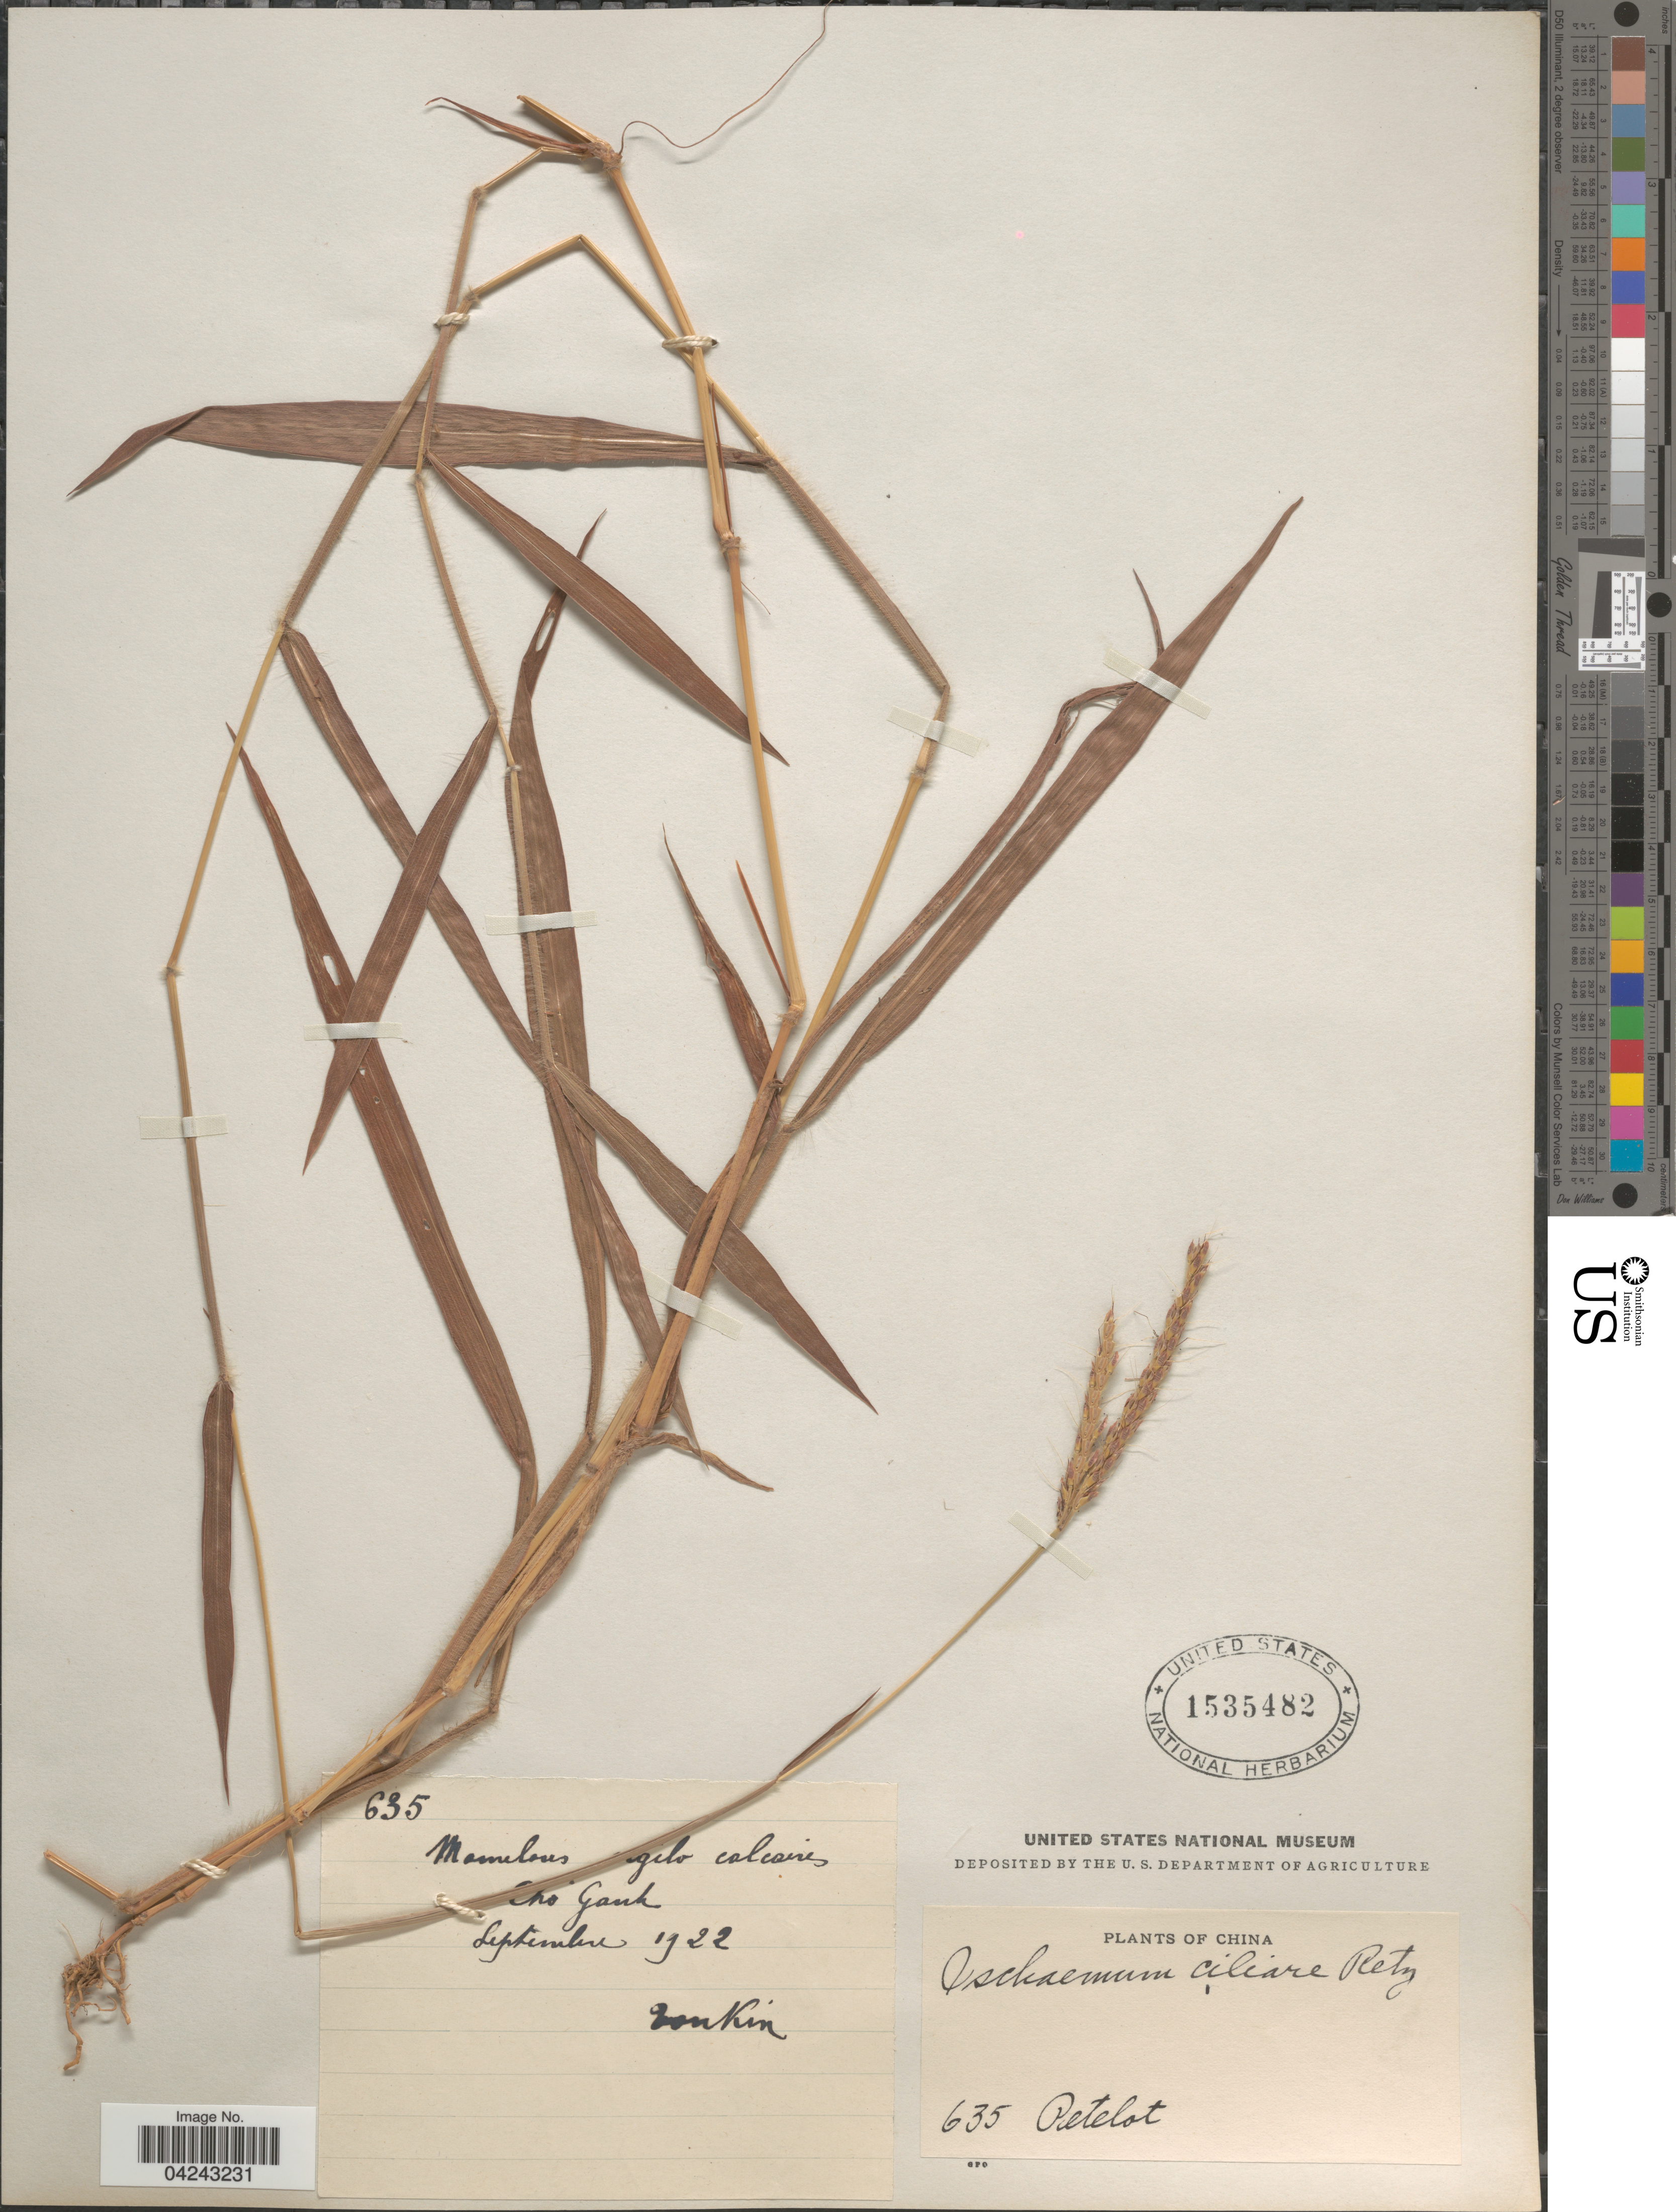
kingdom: Plantae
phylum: Tracheophyta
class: Liliopsida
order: Poales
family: Poaceae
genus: Ischaemum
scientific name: Ischaemum ciliare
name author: Retz.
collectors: Pételot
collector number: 635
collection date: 1922-09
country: Vietnam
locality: Cho Ganh. Tonkin.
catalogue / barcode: US 1535482